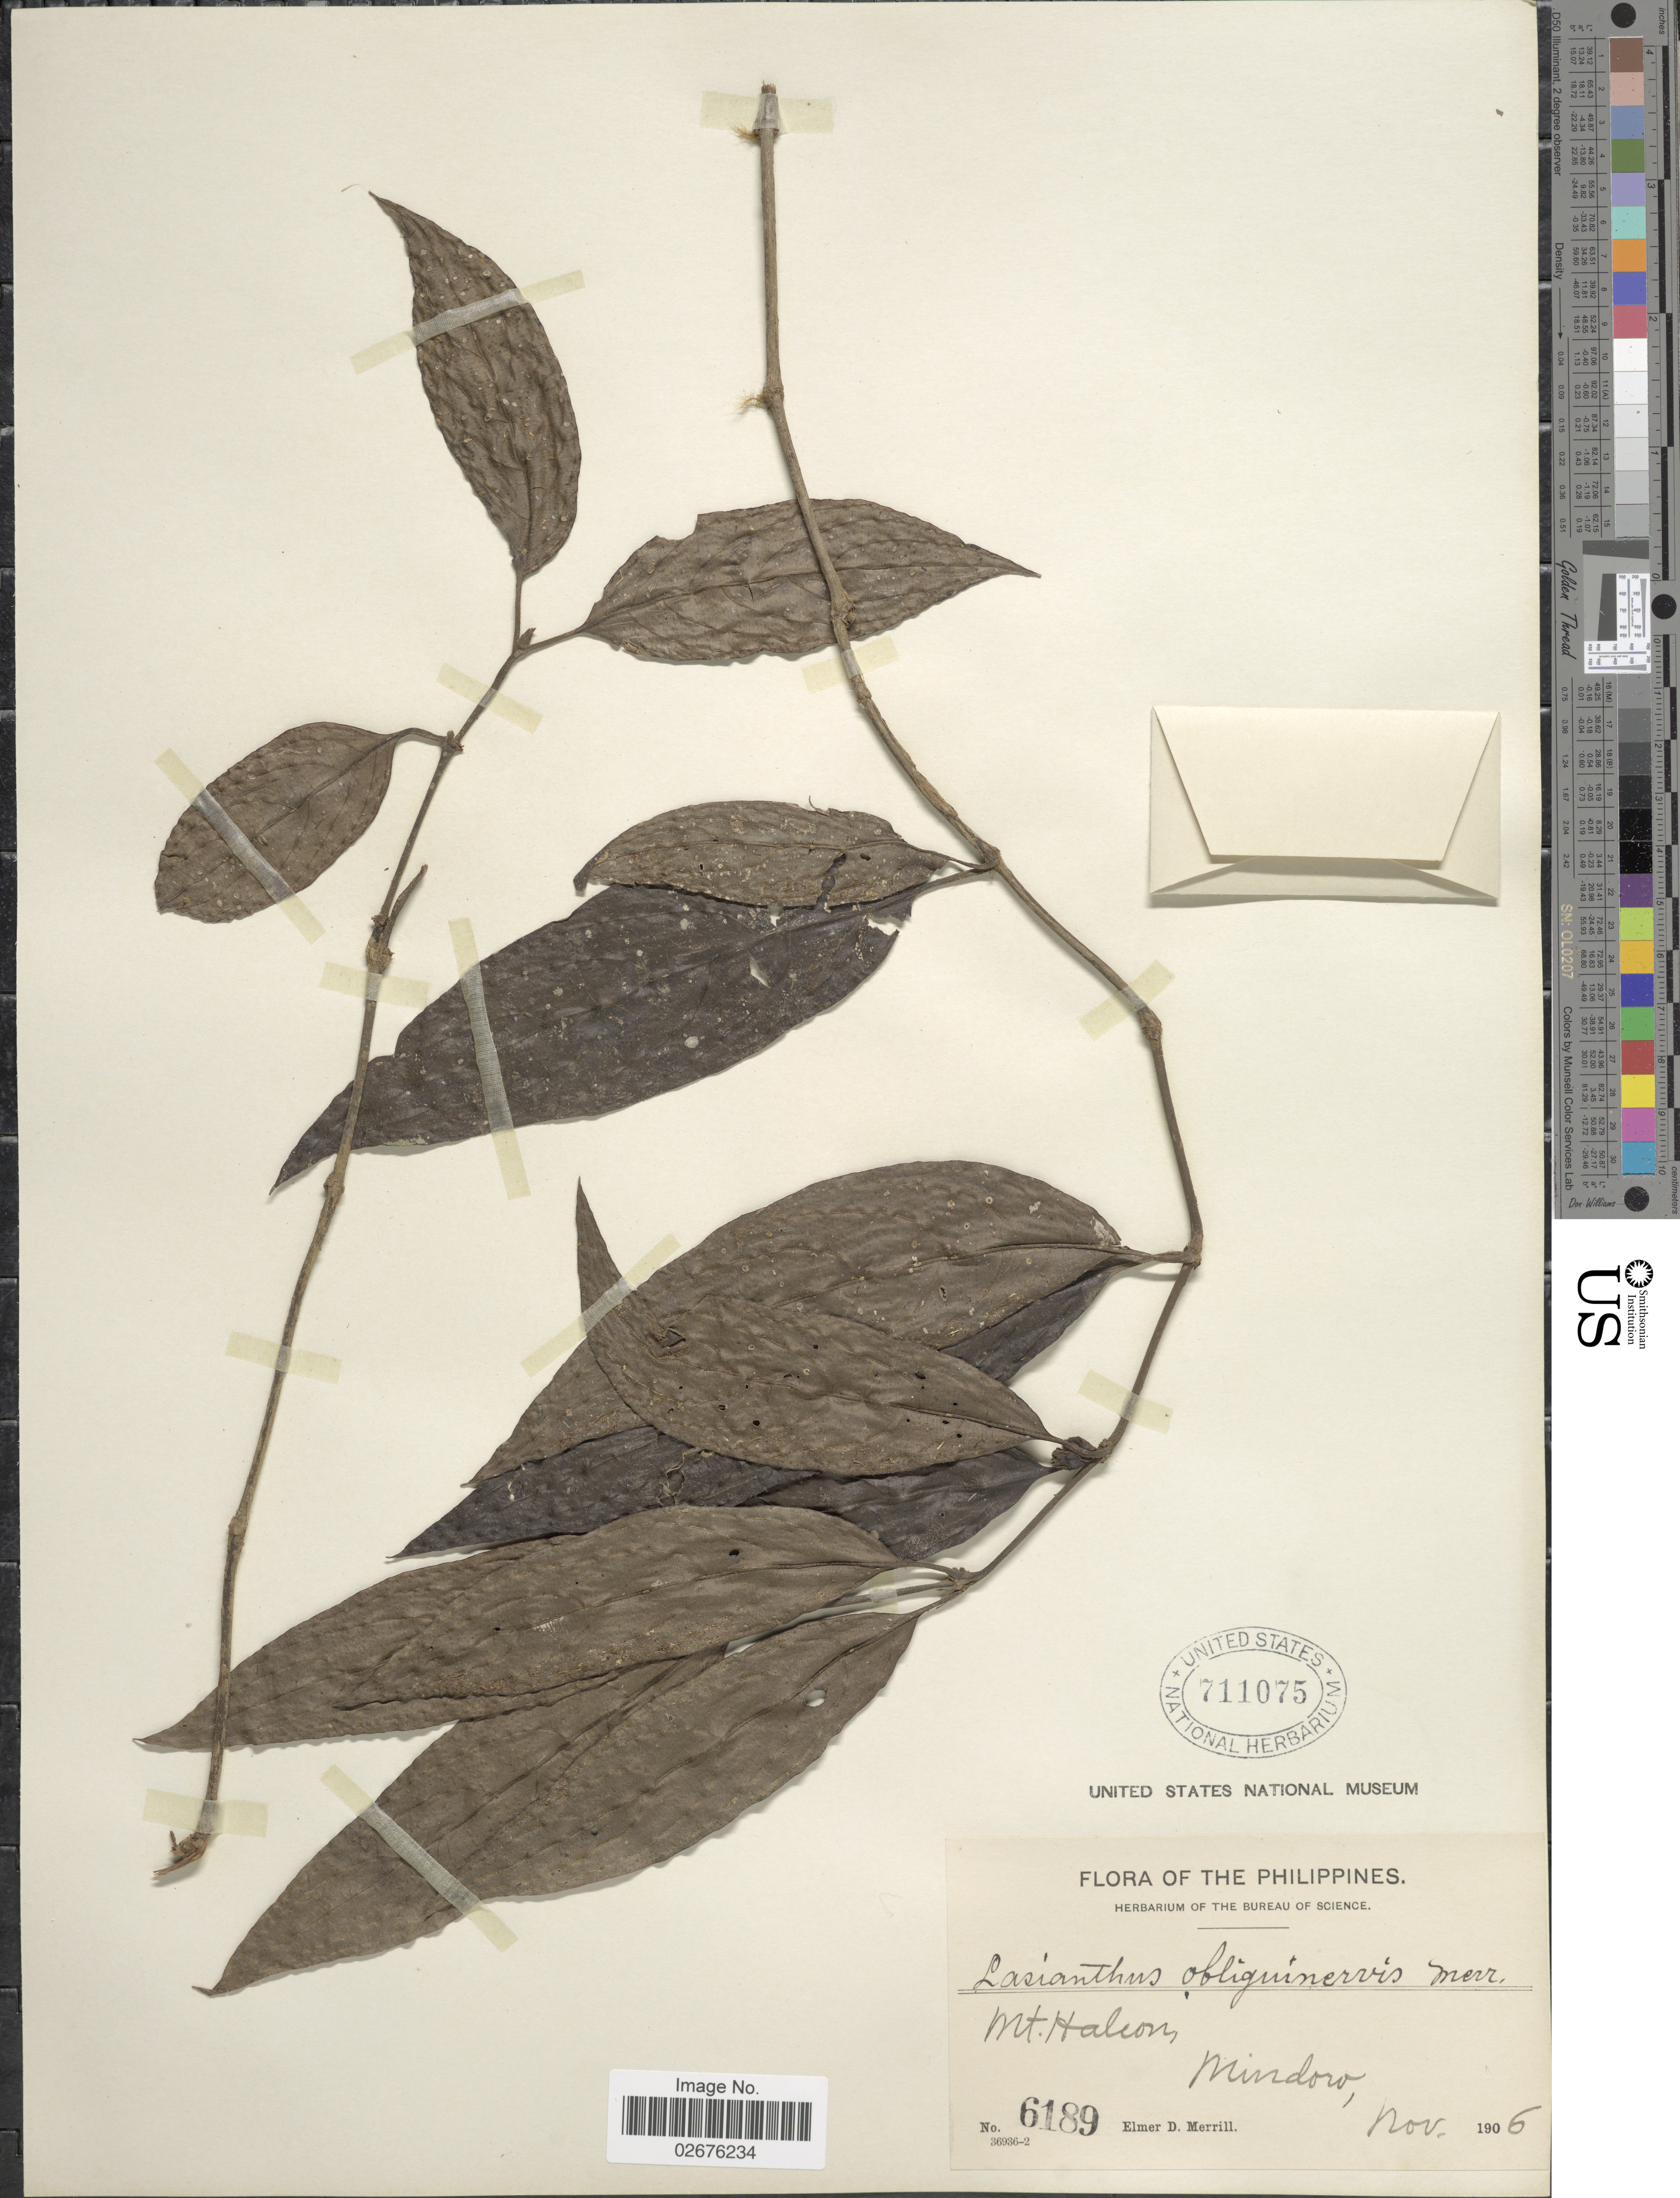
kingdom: Plantae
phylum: Tracheophyta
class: Magnoliopsida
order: Gentianales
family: Rubiaceae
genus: Lasianthus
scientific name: Lasianthus obliquinervis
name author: Merr.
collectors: E. D. Merrill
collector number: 6189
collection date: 1906-11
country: Philippines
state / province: Mimaropa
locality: Mt. Halcon, Mindoro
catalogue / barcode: US 711075